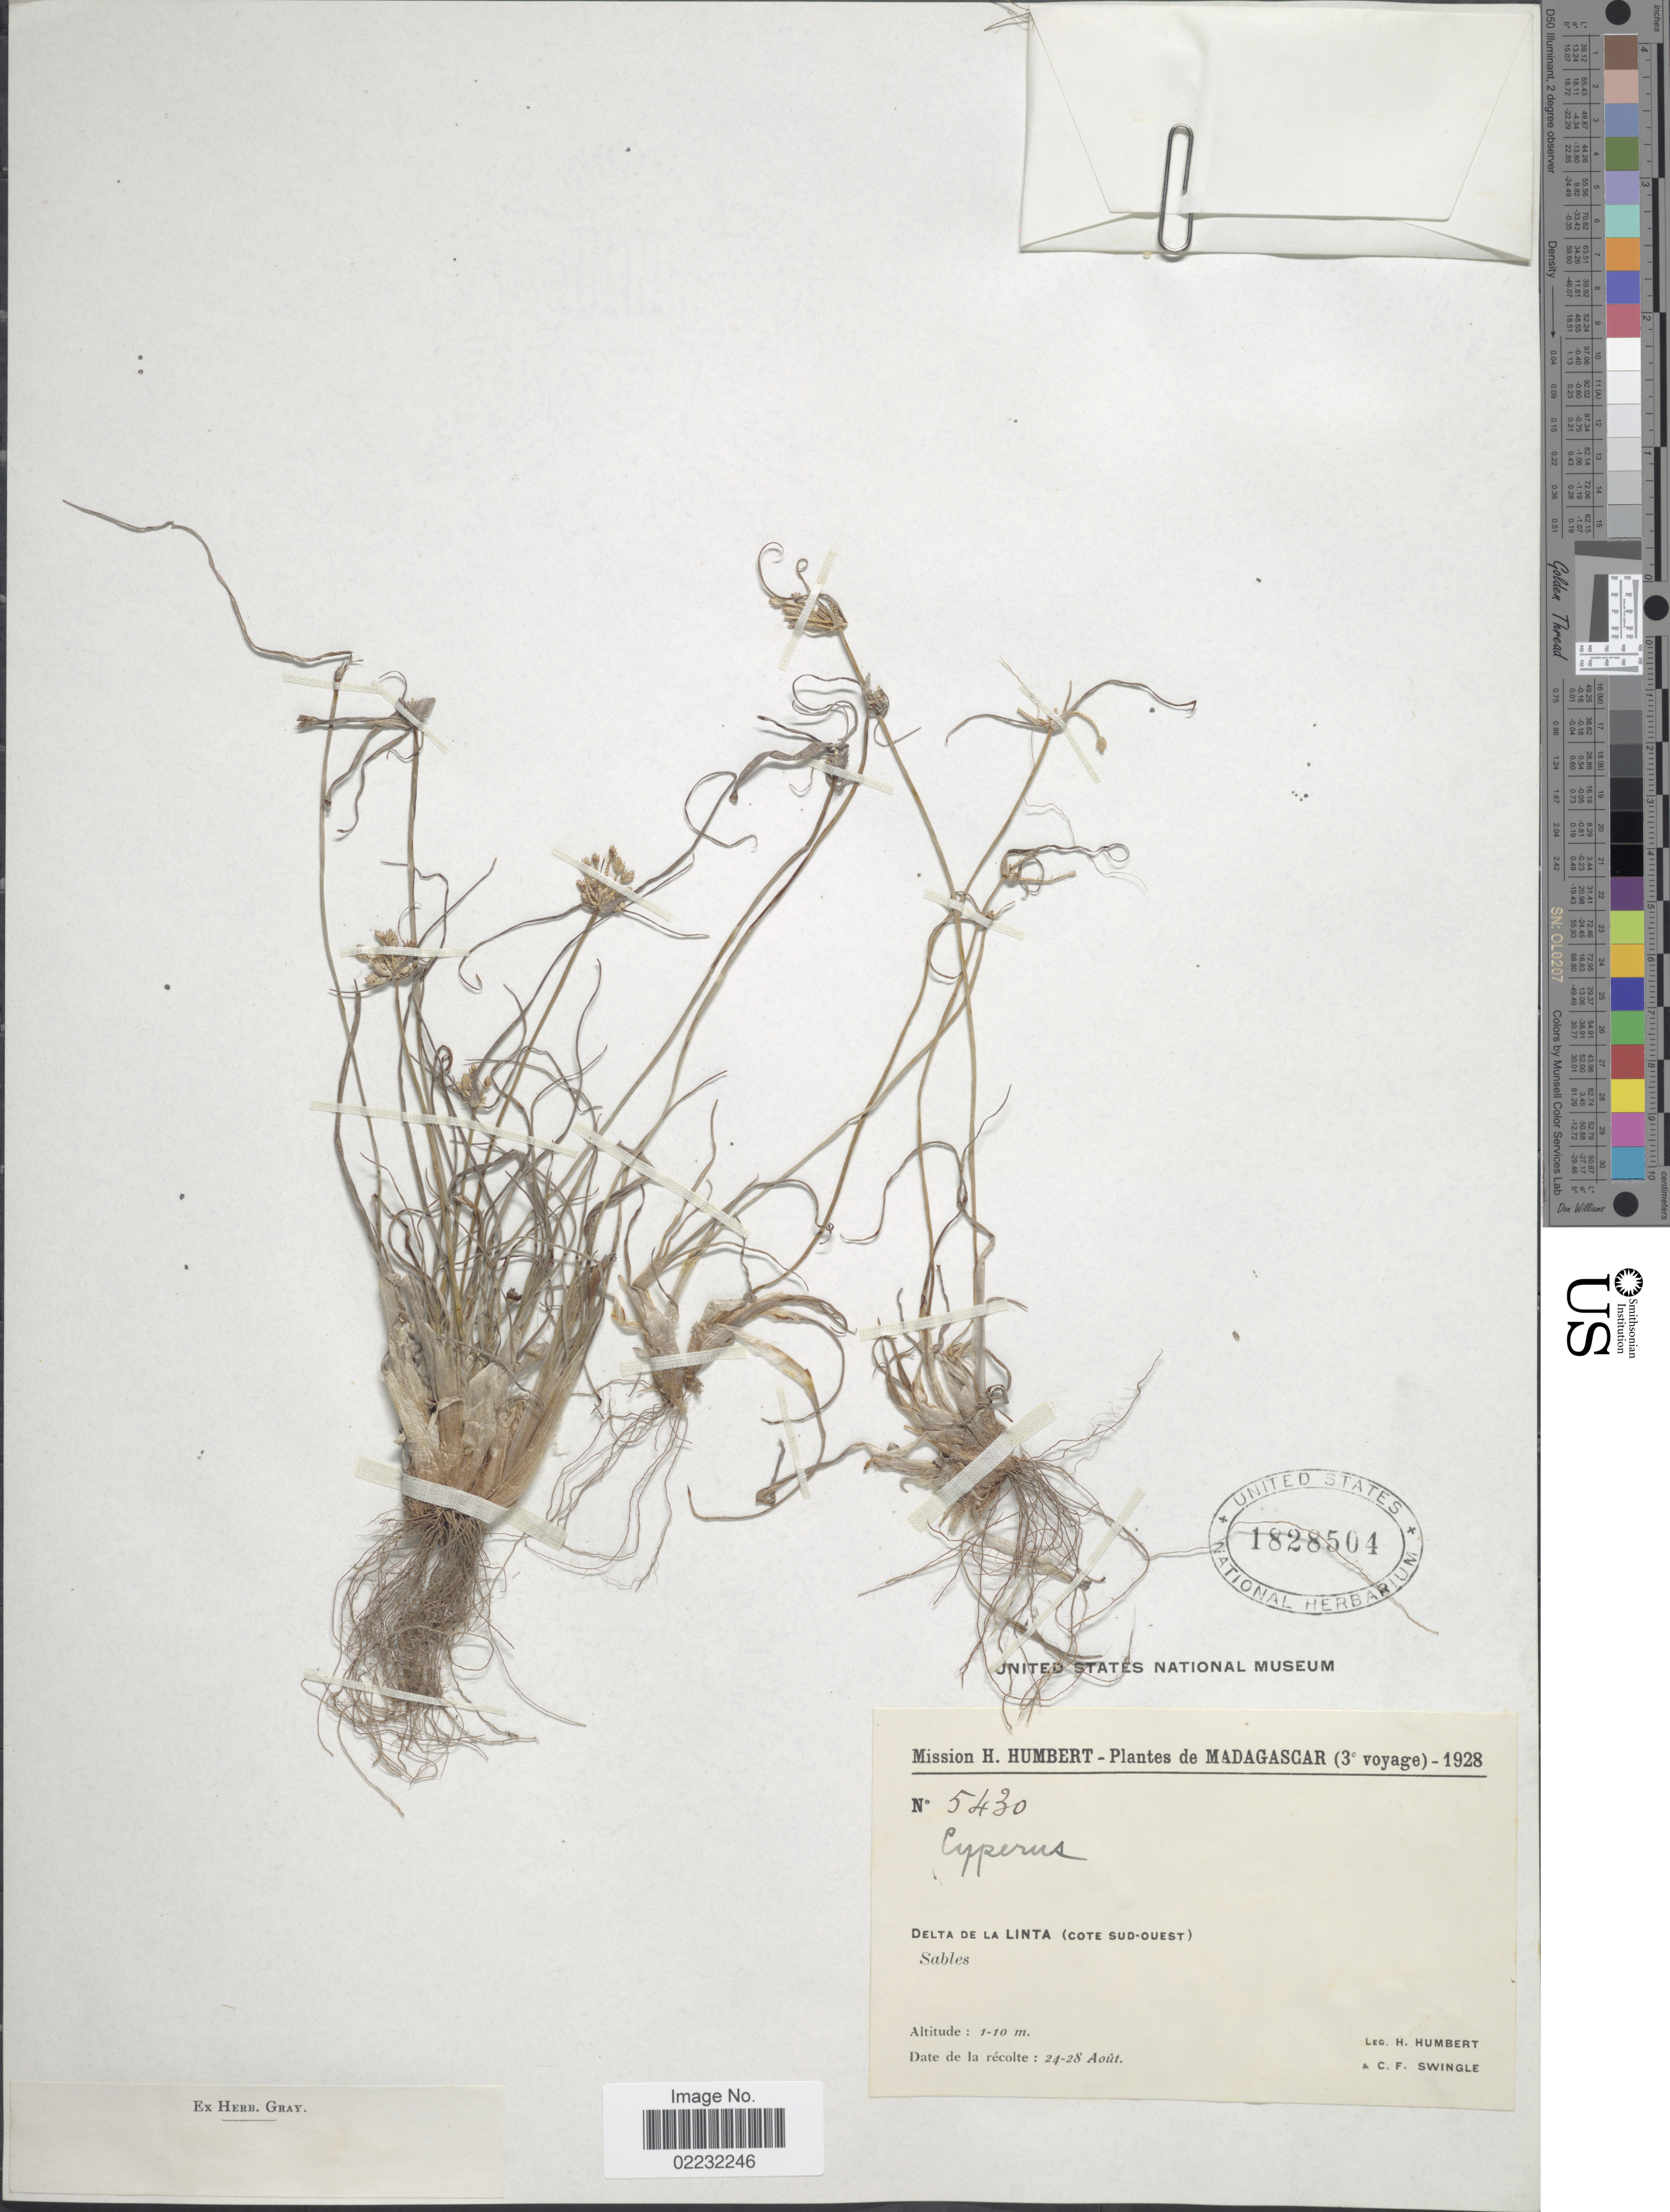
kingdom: Plantae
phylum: Tracheophyta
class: Liliopsida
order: Poales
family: Cyperaceae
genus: Cyperus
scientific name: Cyperus rubicundus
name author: Vahl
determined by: Strong, Mark T., (BOT), Smithsonian Institution - National Museum of Natural History (UNITED STATES)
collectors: H. Humbert & C. Swingle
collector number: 5430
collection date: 1928-08-24/1928-08-28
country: Madagascar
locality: Delta de La Linta (Cote Sud-Ouest)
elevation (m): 1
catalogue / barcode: US 1828504